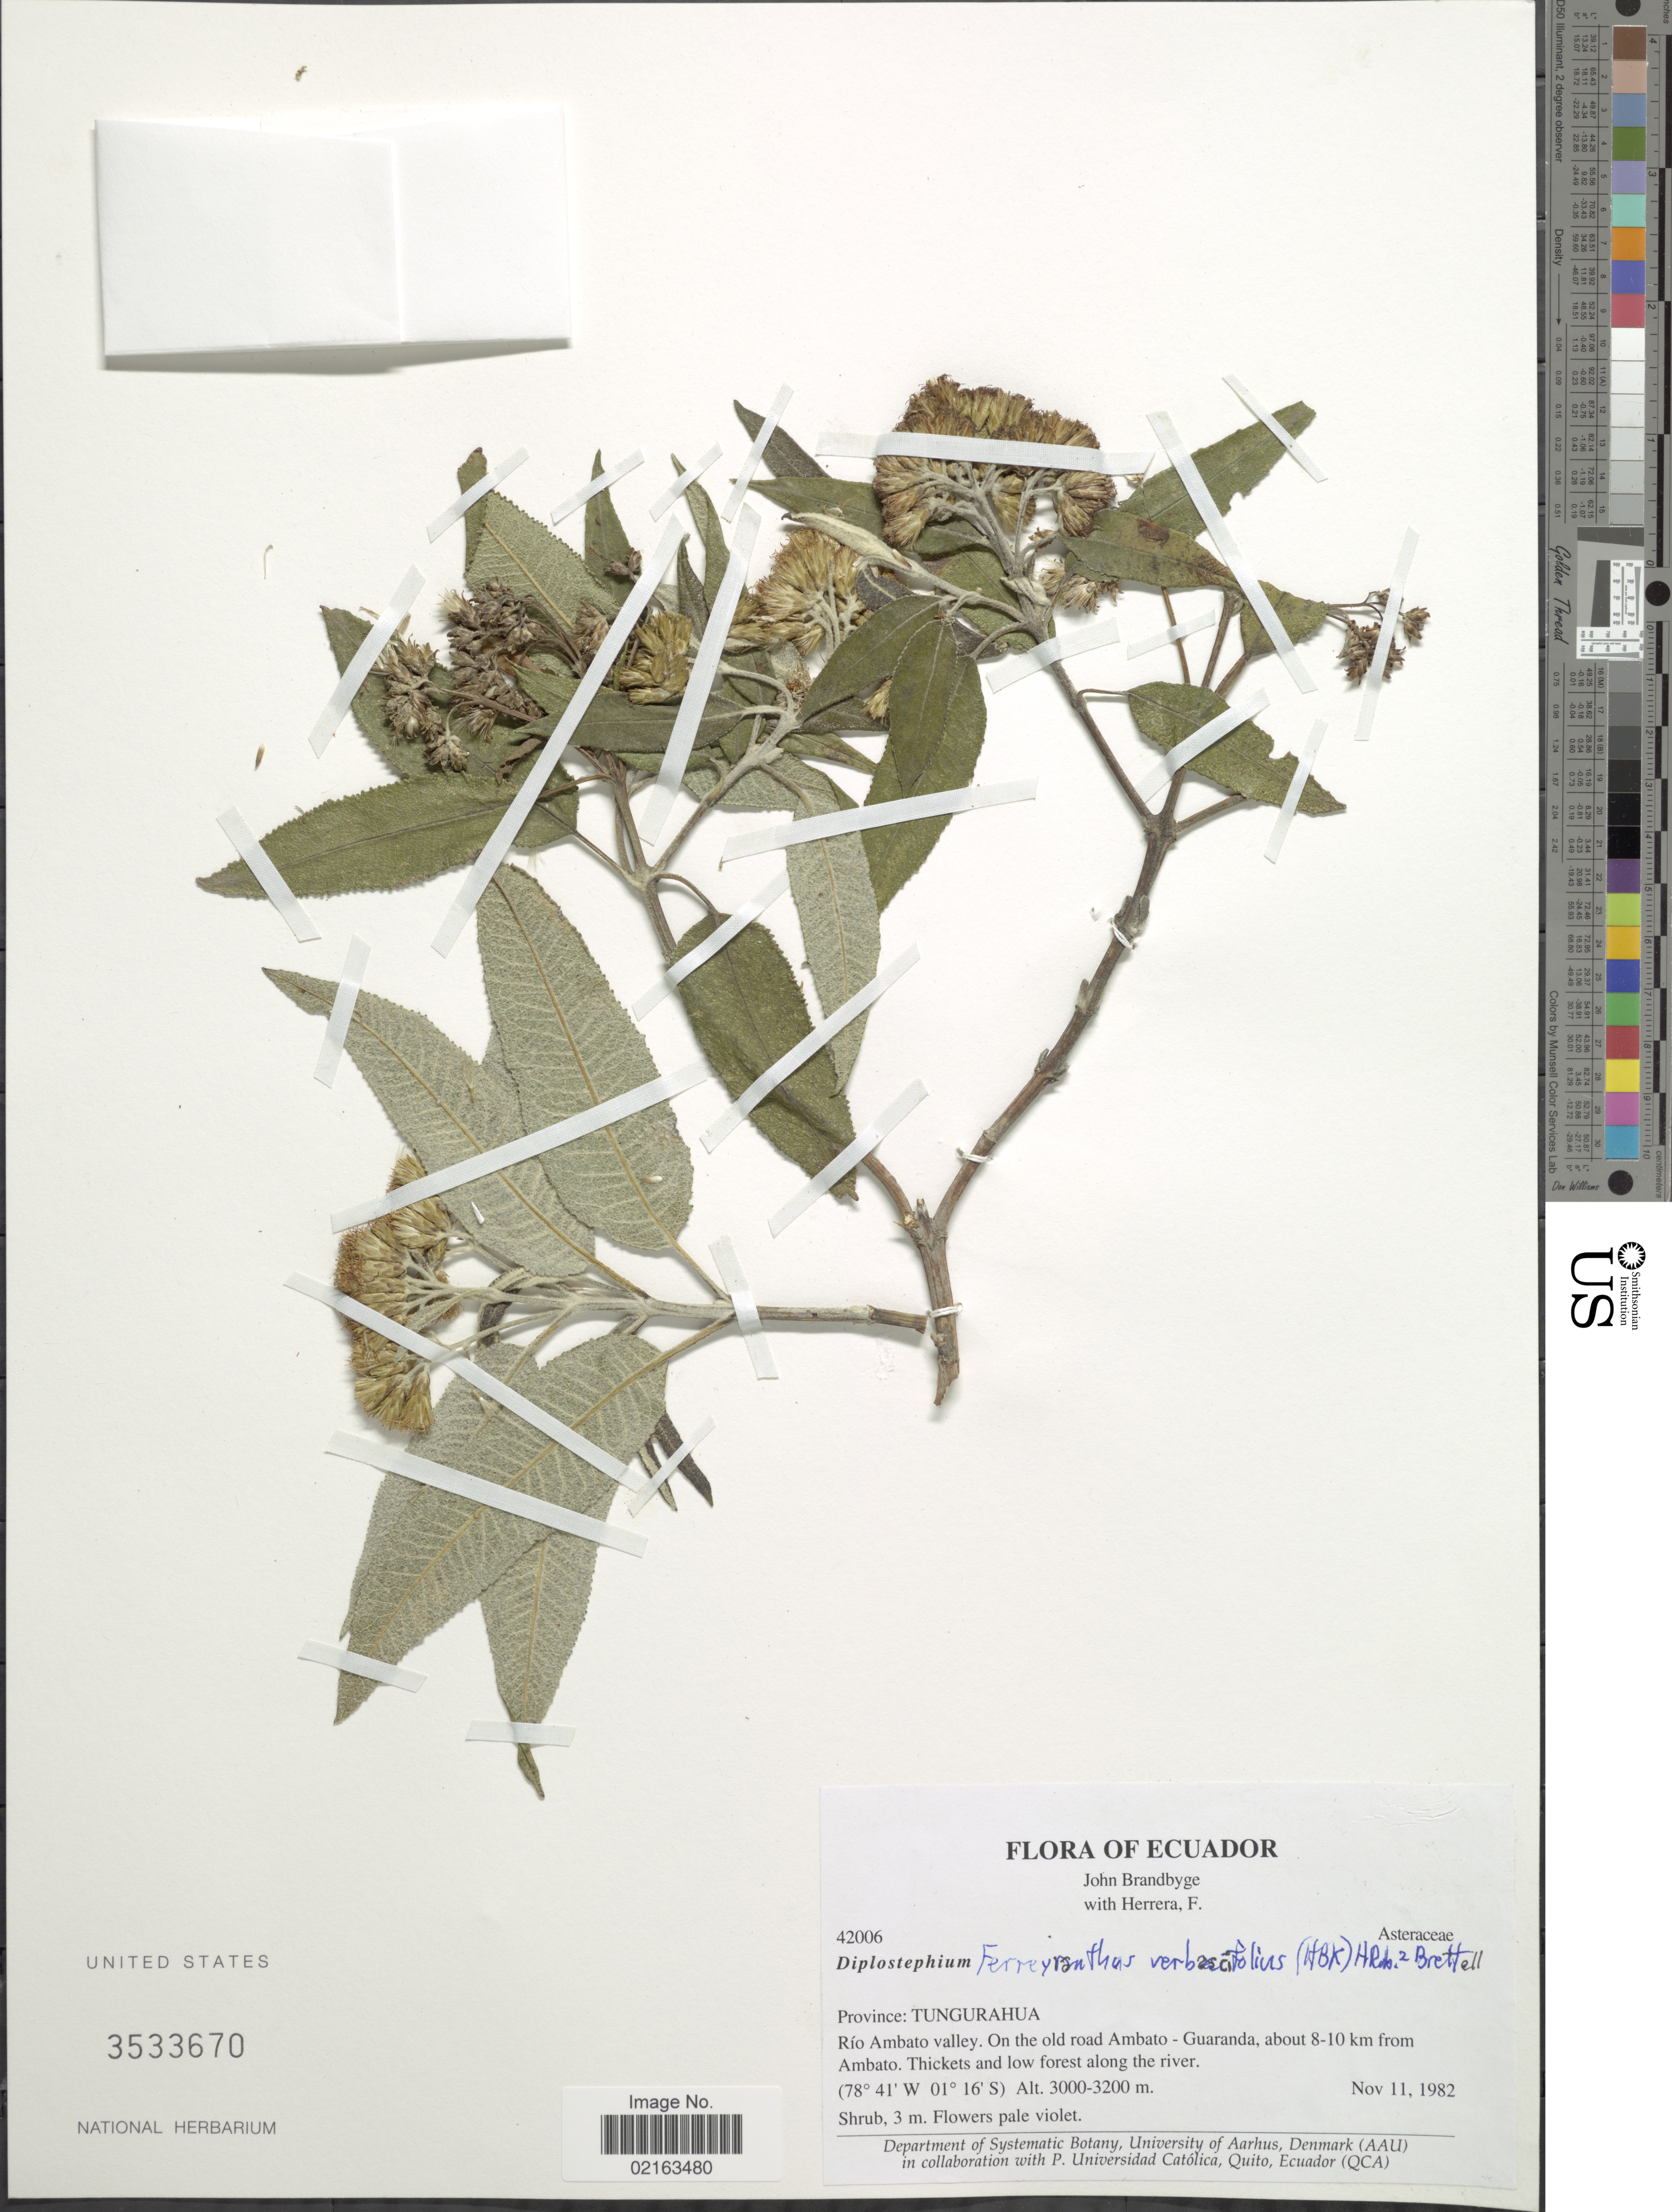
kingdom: Plantae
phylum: Tracheophyta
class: Magnoliopsida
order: Asterales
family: Asteraceae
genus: Ferreyranthus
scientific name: Ferreyranthus verbascifolius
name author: (Kunth) H. Rob. & Brettell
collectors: J. Brandbyge & F. Herrera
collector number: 42006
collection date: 1982-11-11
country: Ecuador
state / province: Tungurahua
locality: Province: Tungurahua. Río Ambato valley. On the old road Ambato-Guaranda, about 8-10 km from Ambato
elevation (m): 3000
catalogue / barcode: US 3533670